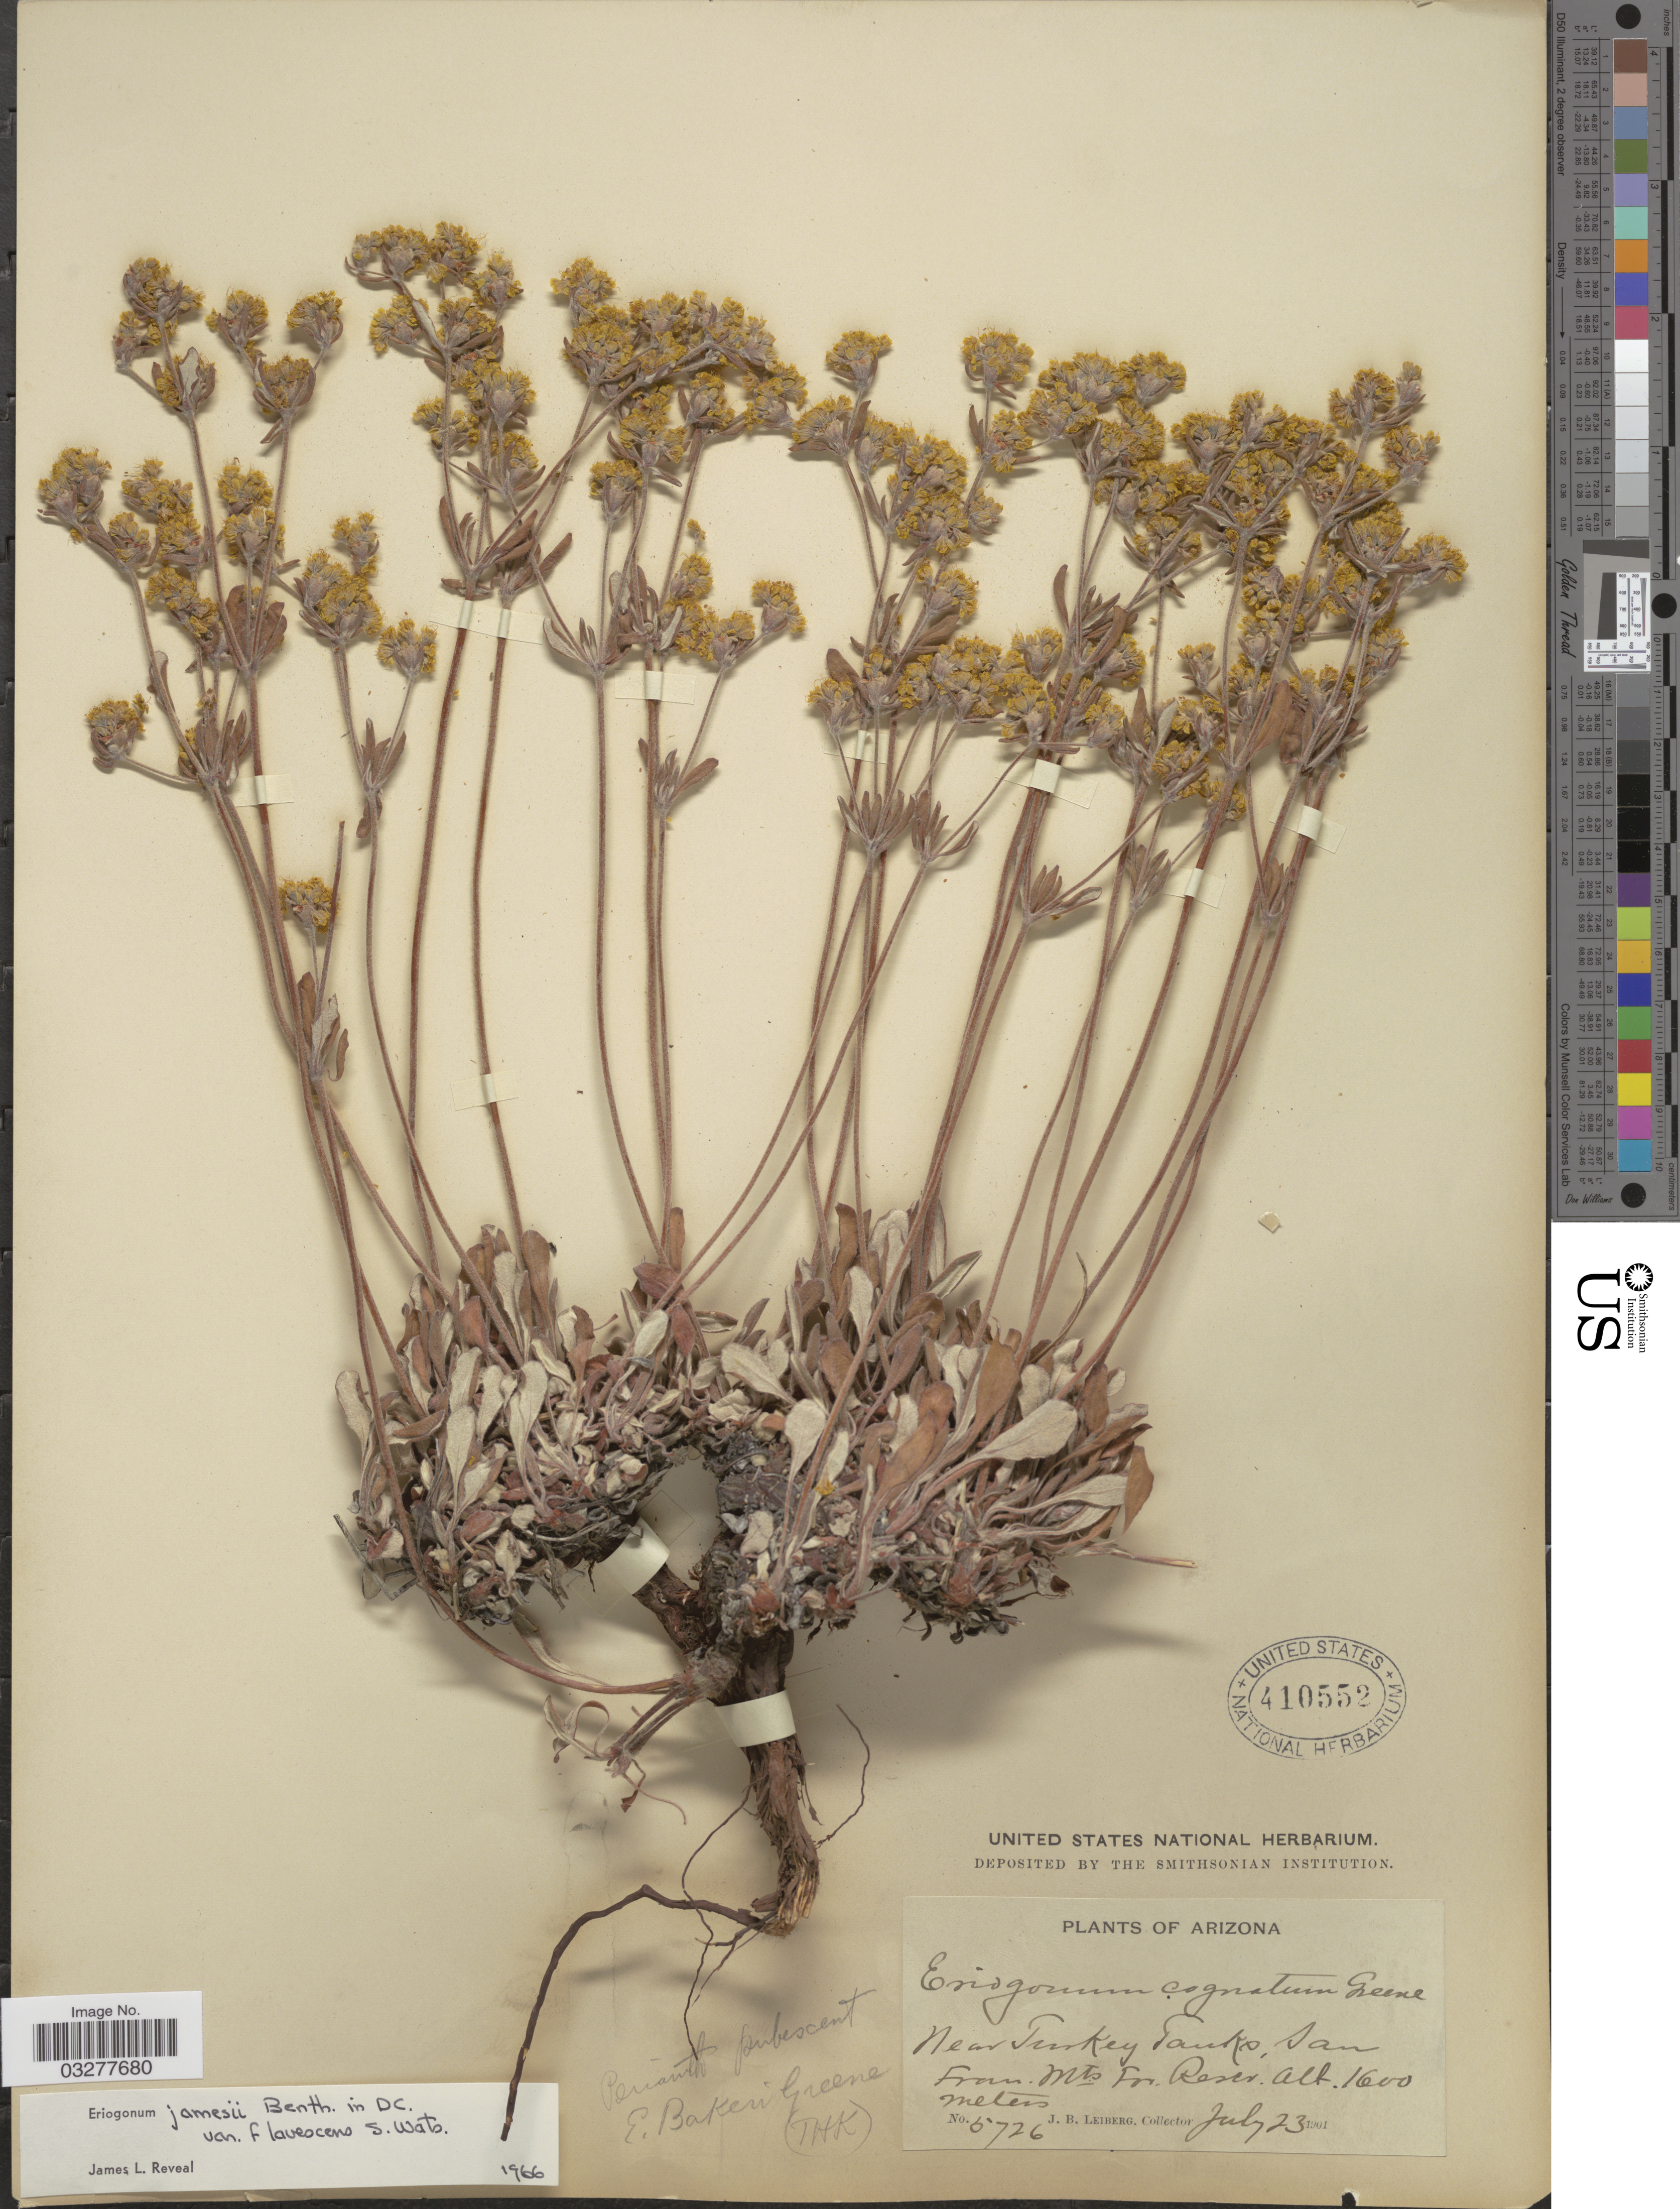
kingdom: Plantae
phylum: Tracheophyta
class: Magnoliopsida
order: Caryophyllales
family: Polygonaceae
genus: Eriogonum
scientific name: Eriogonum jamesii var. flavescens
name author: S. Watson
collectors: J. B. Leiberg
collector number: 5726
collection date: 1901-07-23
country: United States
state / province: Arizona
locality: Near Turkey Tanks, San Fran. Mts For. Reser.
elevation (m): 1600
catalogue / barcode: US 410552